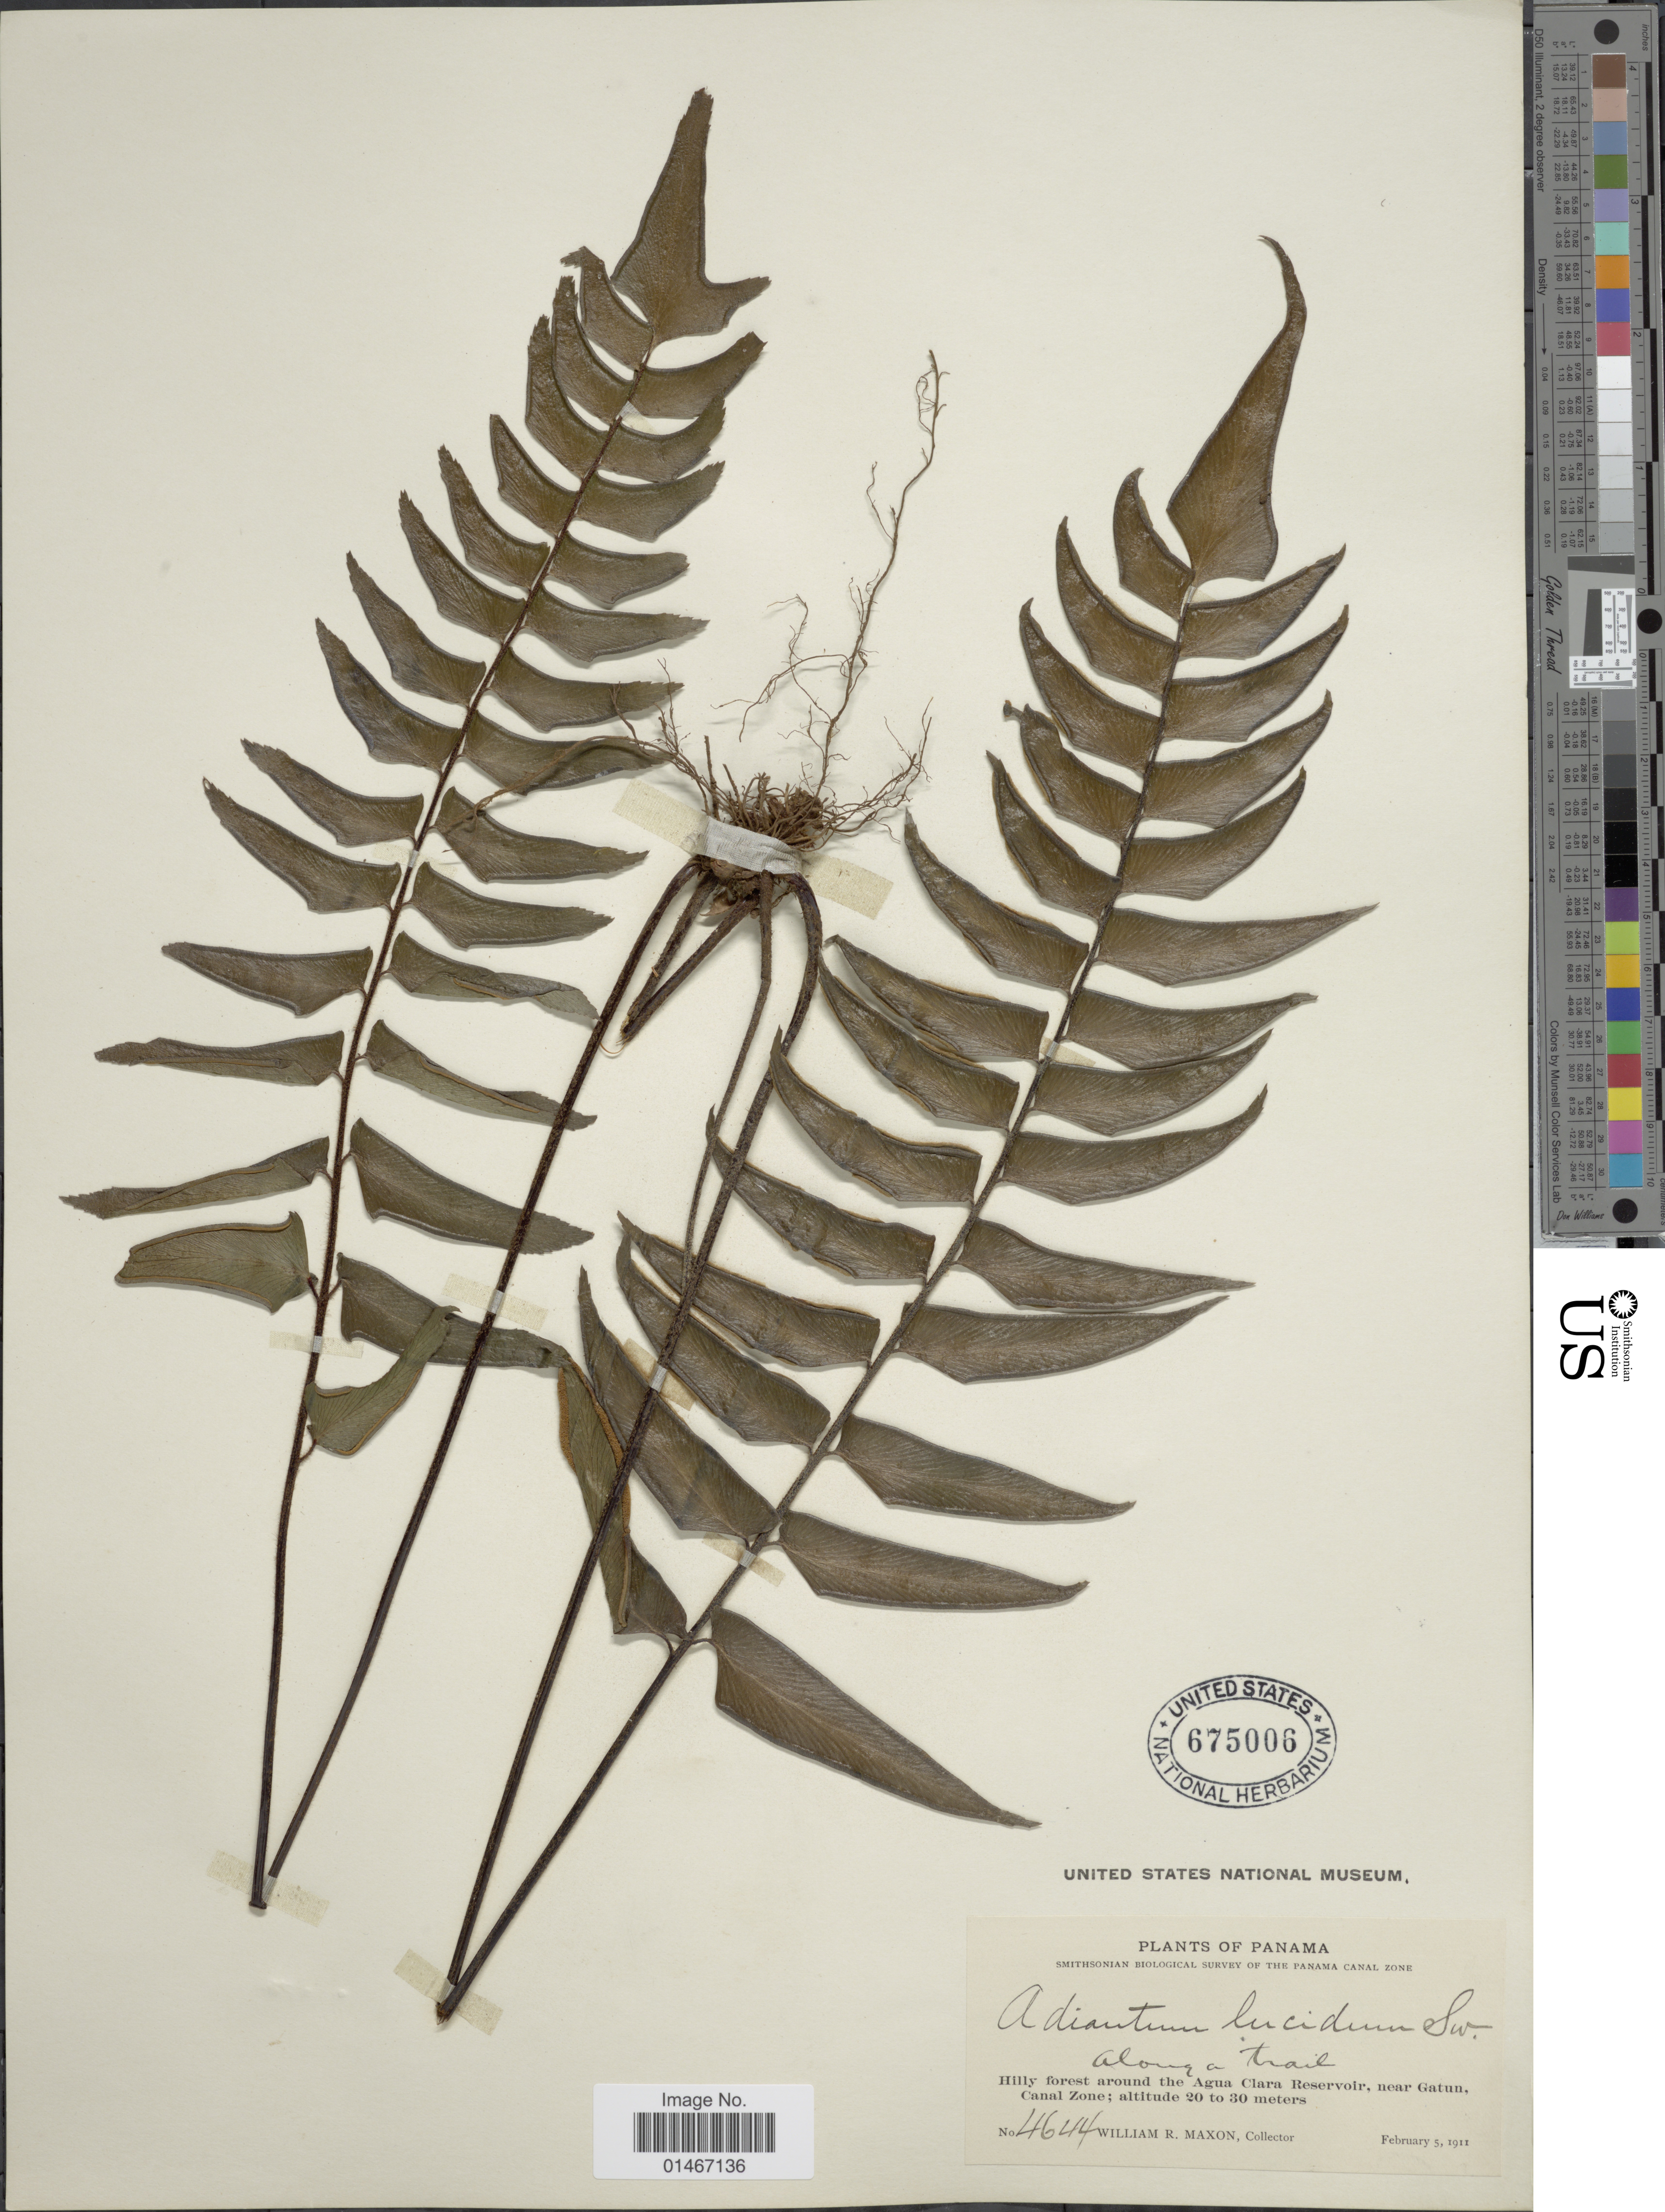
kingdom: Plantae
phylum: Tracheophyta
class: Polypodiopsida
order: Polypodiales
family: Pteridaceae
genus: Adiantum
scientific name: Adiantum lucidum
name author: (Cav.) Sw.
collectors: W. R. Maxon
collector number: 4644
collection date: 1911-02-05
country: Panama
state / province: Colón / Panamá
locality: Hilly forest around the Agua Clara Reservoir, near Gatun, Canal Zone.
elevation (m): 20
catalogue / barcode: US 675006